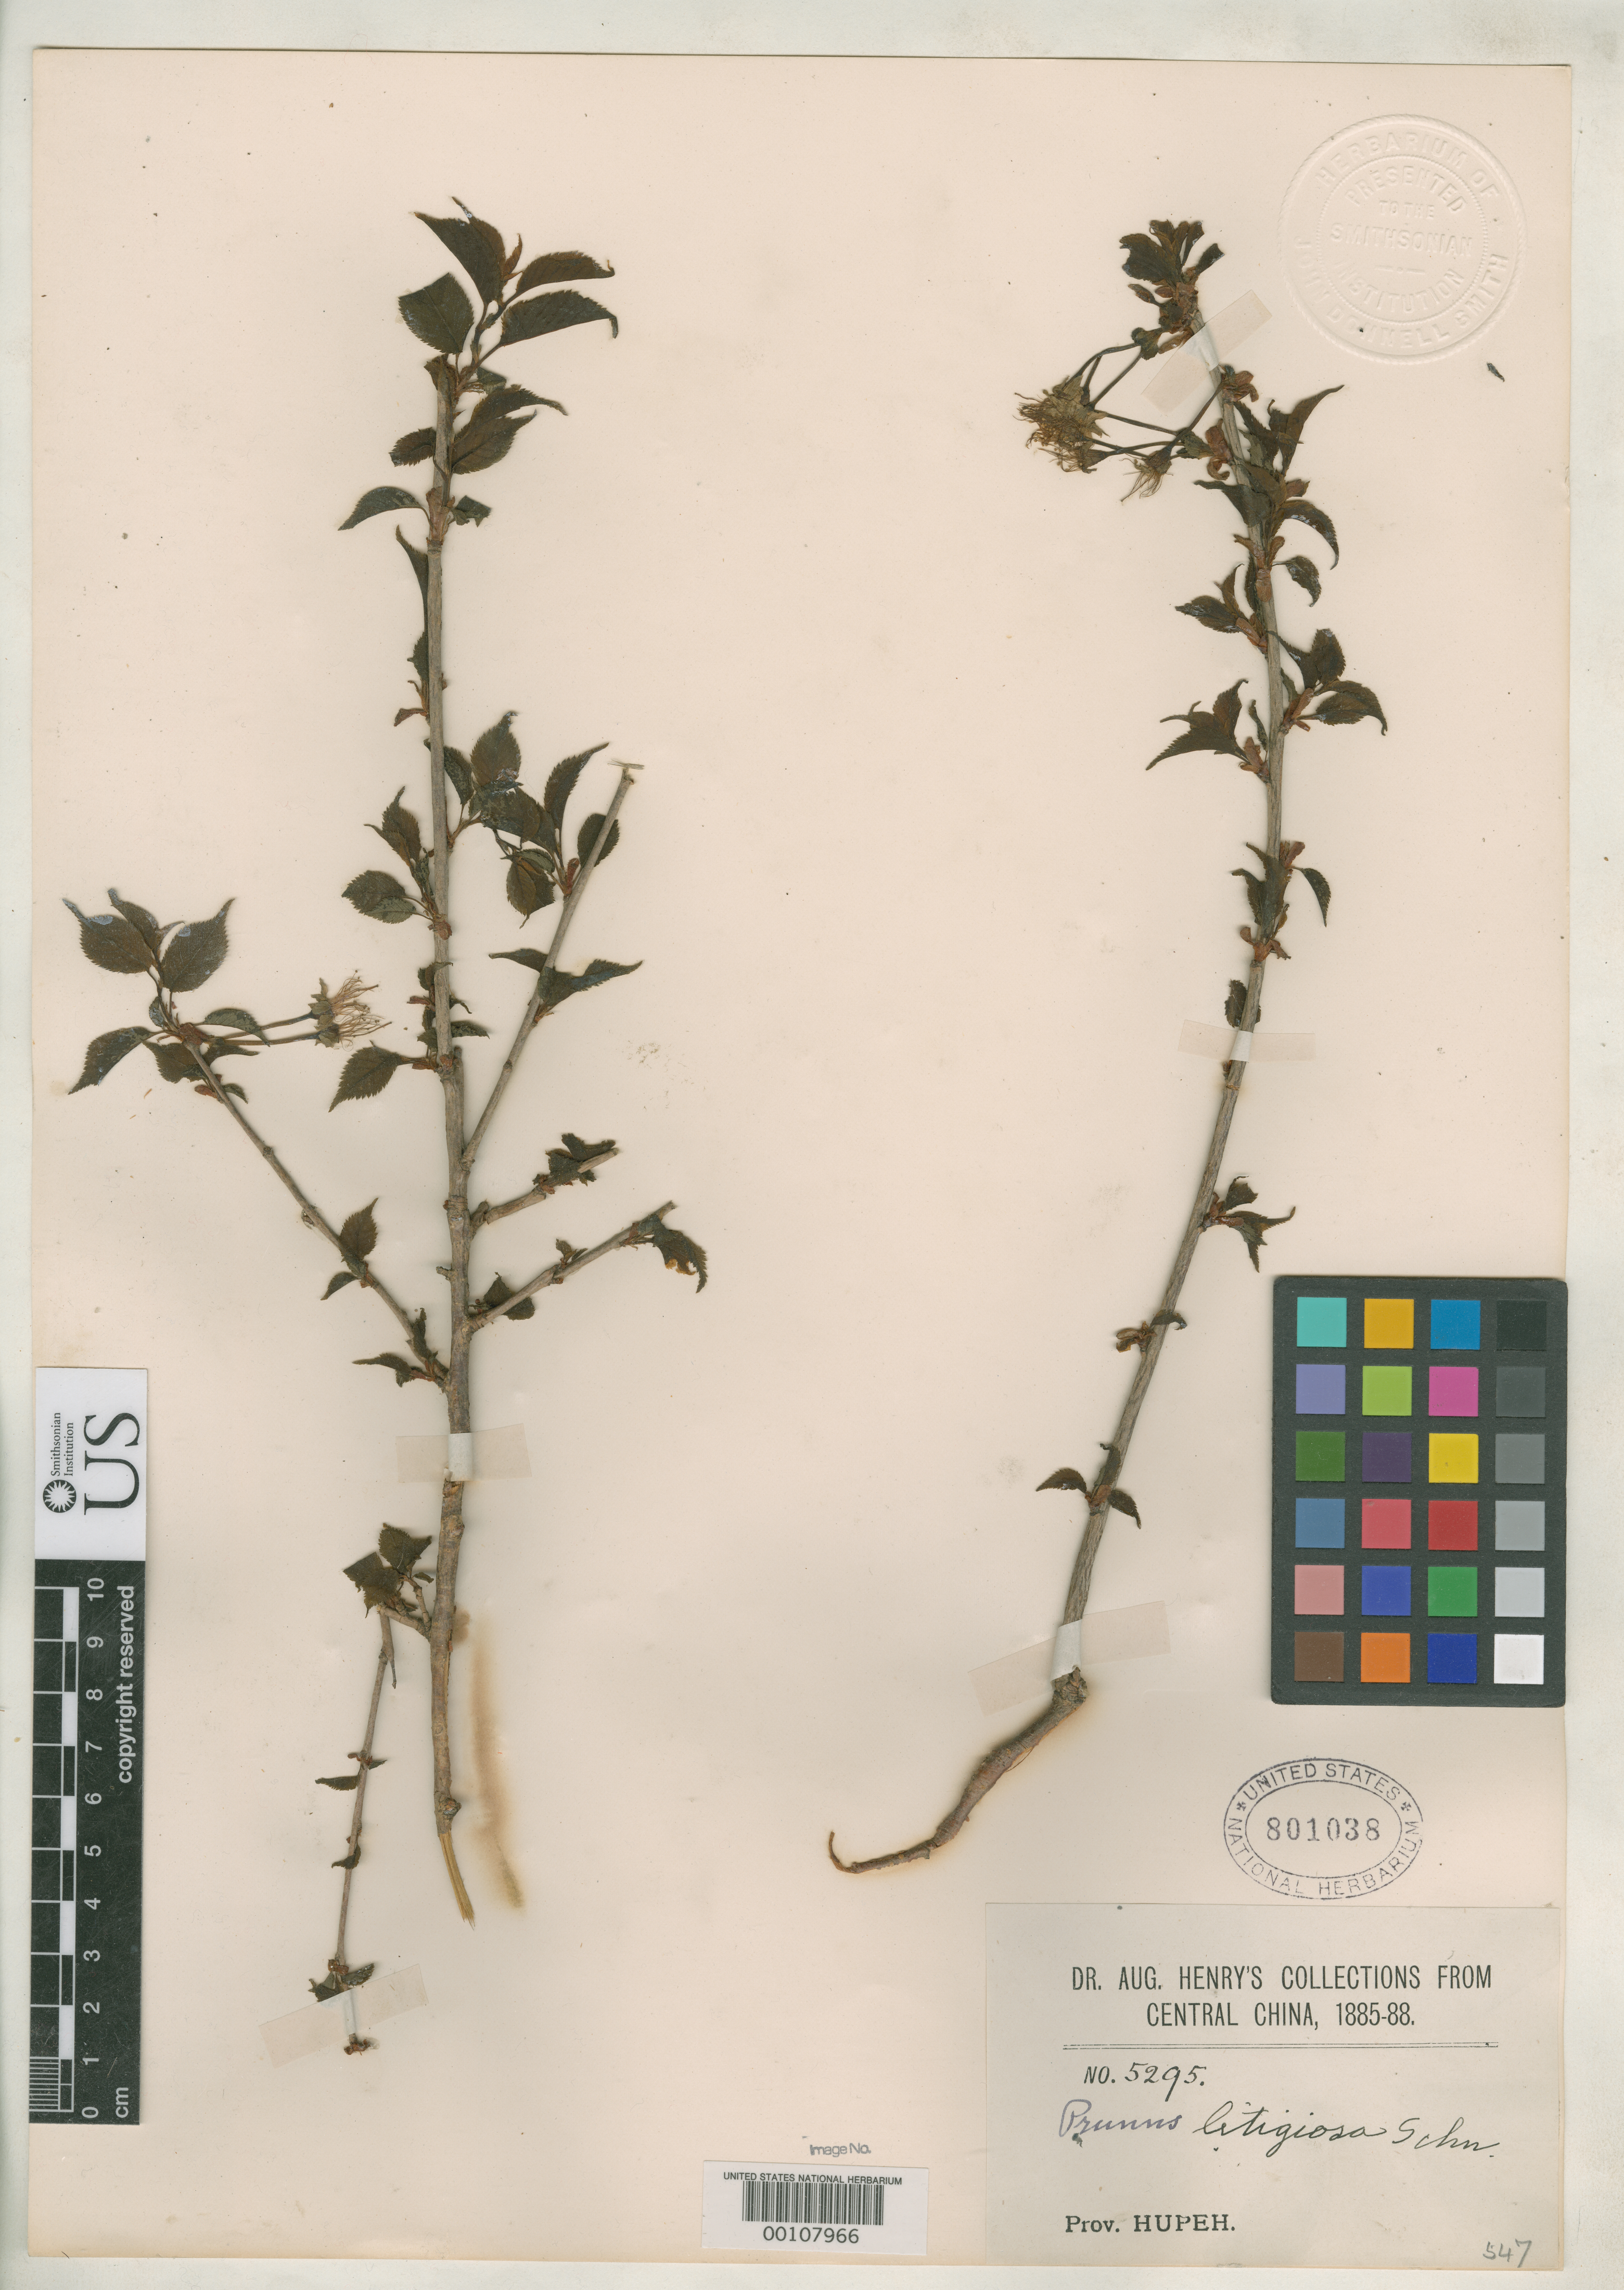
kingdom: Plantae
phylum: Tracheophyta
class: Magnoliopsida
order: Rosales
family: Rosaceae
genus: Prunus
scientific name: Prunus litigiosa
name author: C.K. Schneid.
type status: Isotype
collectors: A. Henry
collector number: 5295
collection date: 1885/1888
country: China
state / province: Hubei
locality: Central China. Prov. Hupeh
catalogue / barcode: US 801038